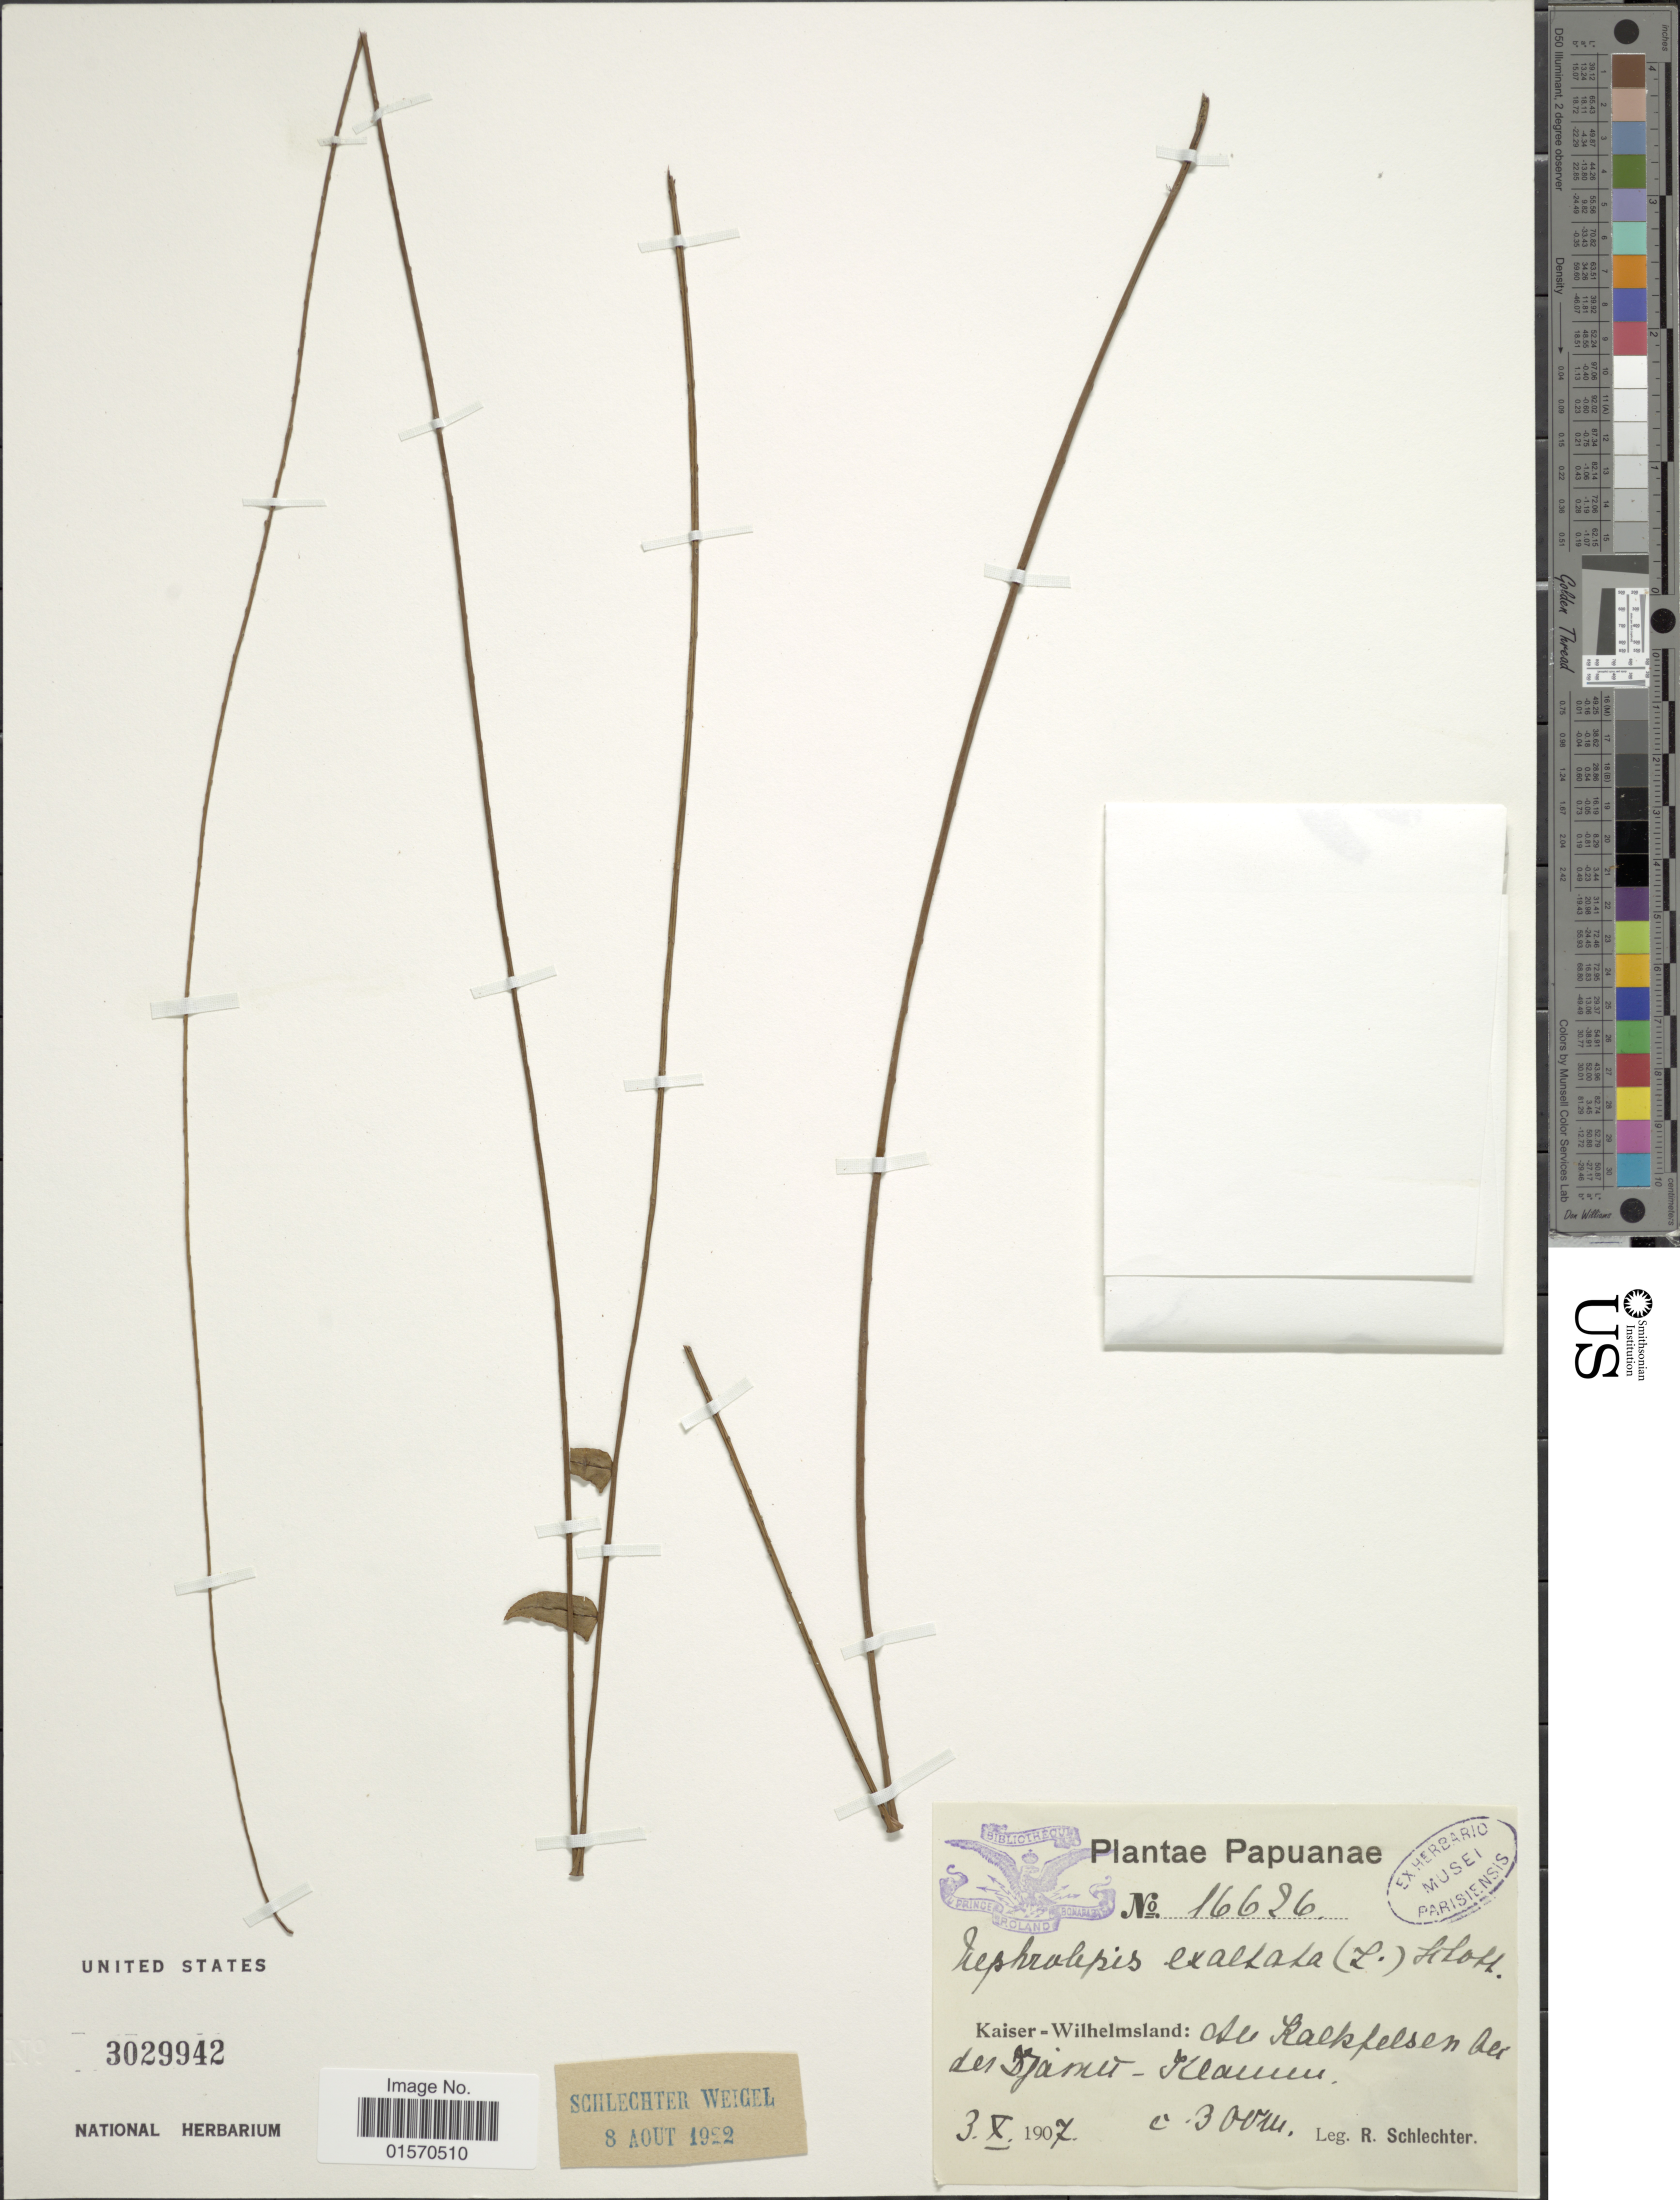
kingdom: Plantae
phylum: Tracheophyta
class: Polypodiopsida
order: Polypodiales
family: Nephrolepidaceae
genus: Nephrolepis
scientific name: Nephrolepis exaltata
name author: (L.) Schott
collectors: F. R. R. Schlechter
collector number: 16626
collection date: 1907-10-03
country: Papua New Guinea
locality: Papuanae. Kaiser-Wilhelmsland: du Kalkfelsen bei der Djamu - Klamm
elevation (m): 300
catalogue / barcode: US 3029942